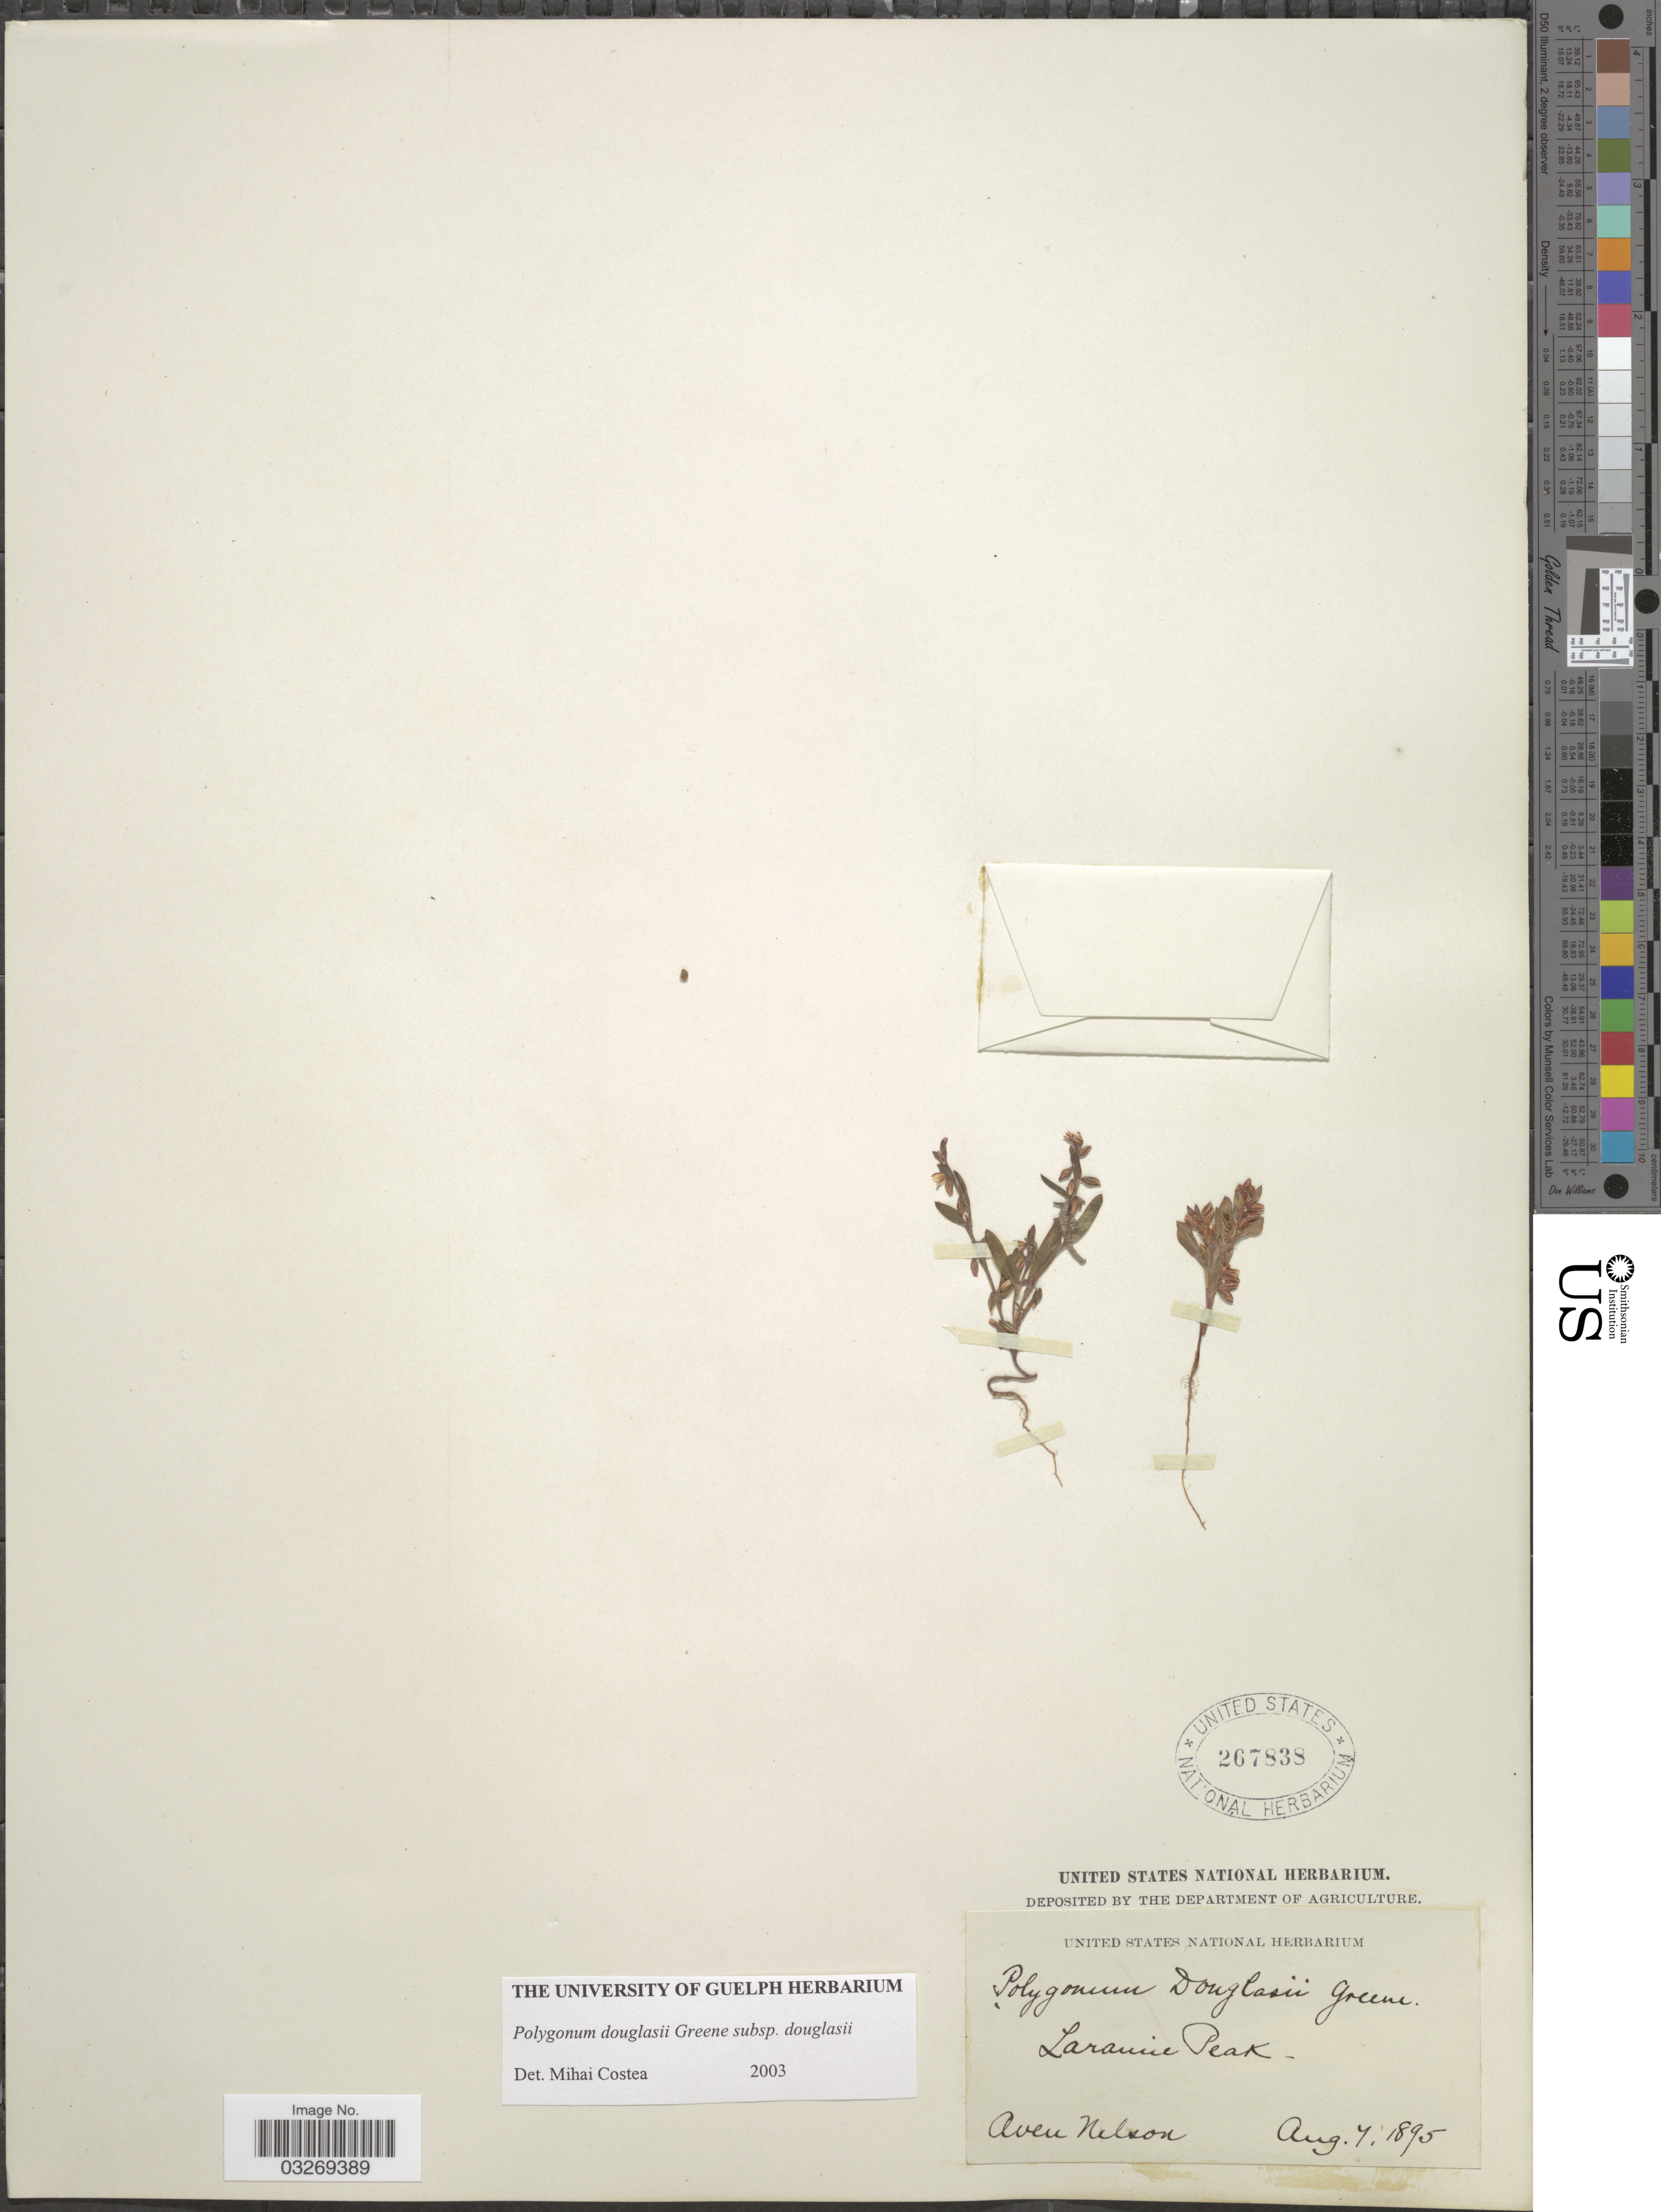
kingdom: Plantae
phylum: Tracheophyta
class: Magnoliopsida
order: Caryophyllales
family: Polygonaceae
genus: Polygonum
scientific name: Polygonum douglasii subsp. douglasii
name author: Greene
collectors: A. Nelson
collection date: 1895-08-07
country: United States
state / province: Wyoming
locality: Laramie Peak.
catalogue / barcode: US 267838